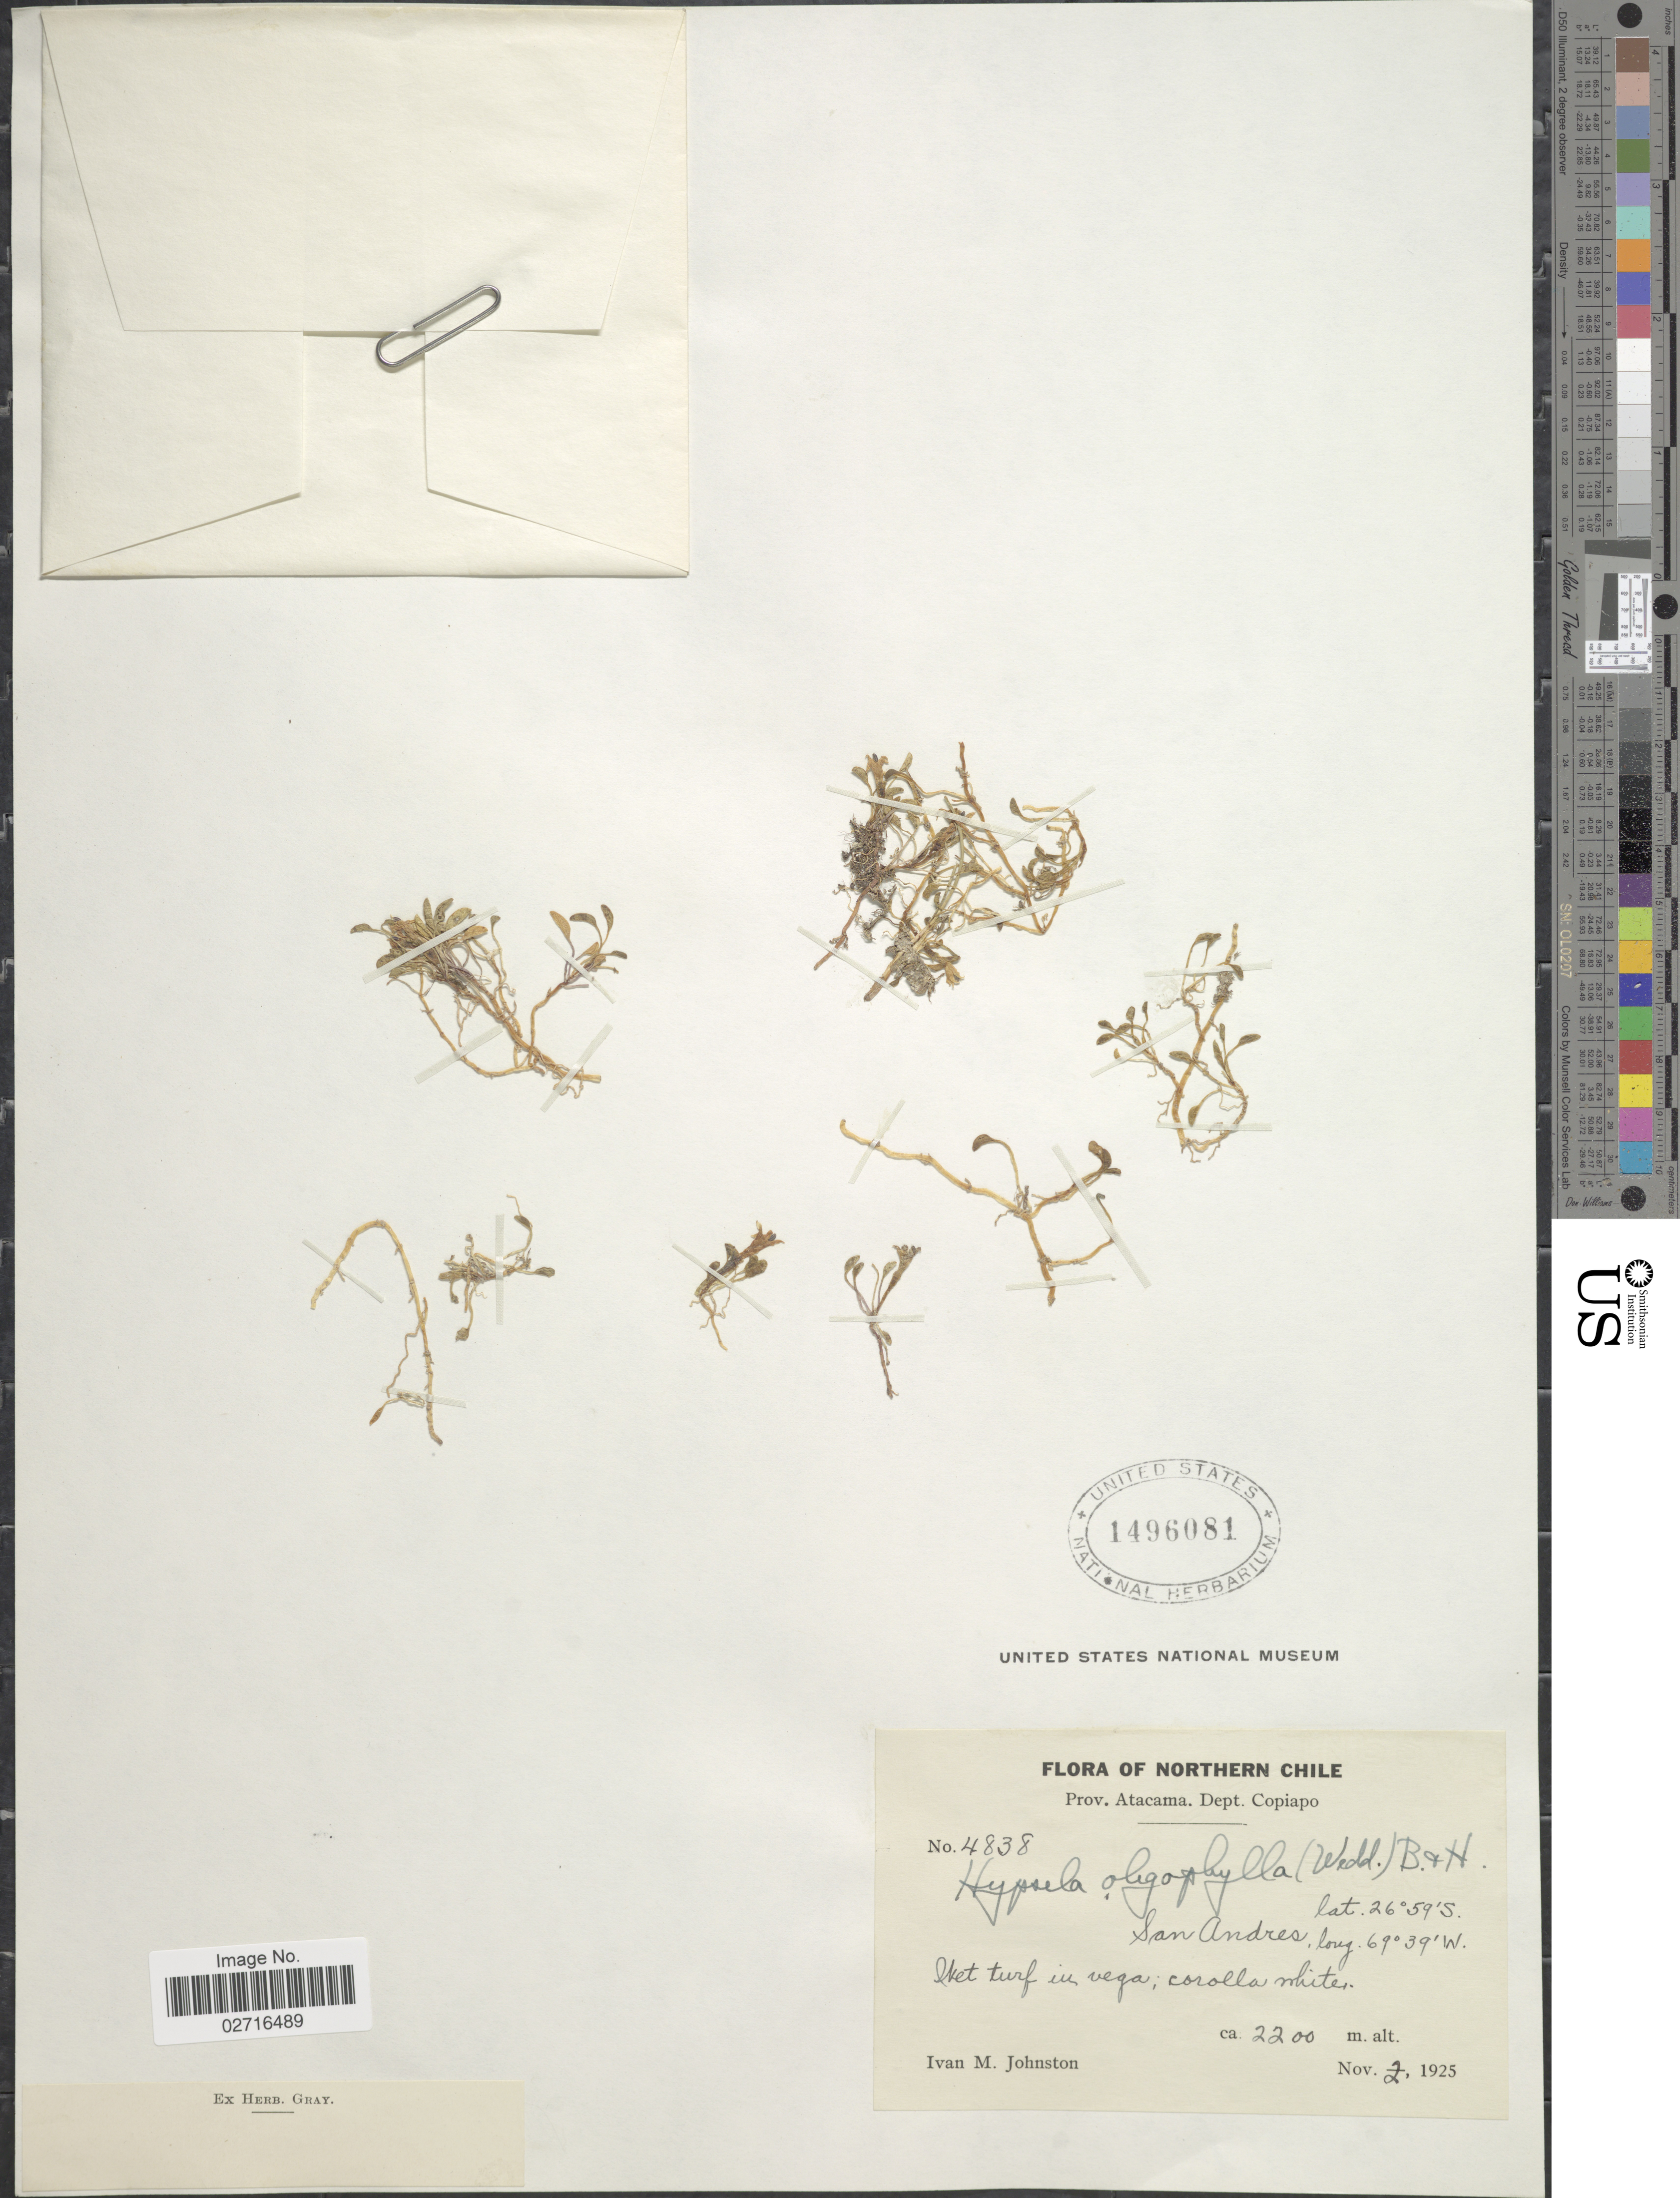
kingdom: Plantae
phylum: Tracheophyta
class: Magnoliopsida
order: Asterales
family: Campanulaceae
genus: Hypsela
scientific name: Hypsela oligophylla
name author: Benth.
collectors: I.M. Johnston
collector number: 4838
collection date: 1925-11-02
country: Chile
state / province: Atacama (III)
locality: Northern Chile, Dept. Copiapo, San Andres.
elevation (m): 2200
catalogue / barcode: US 1496081